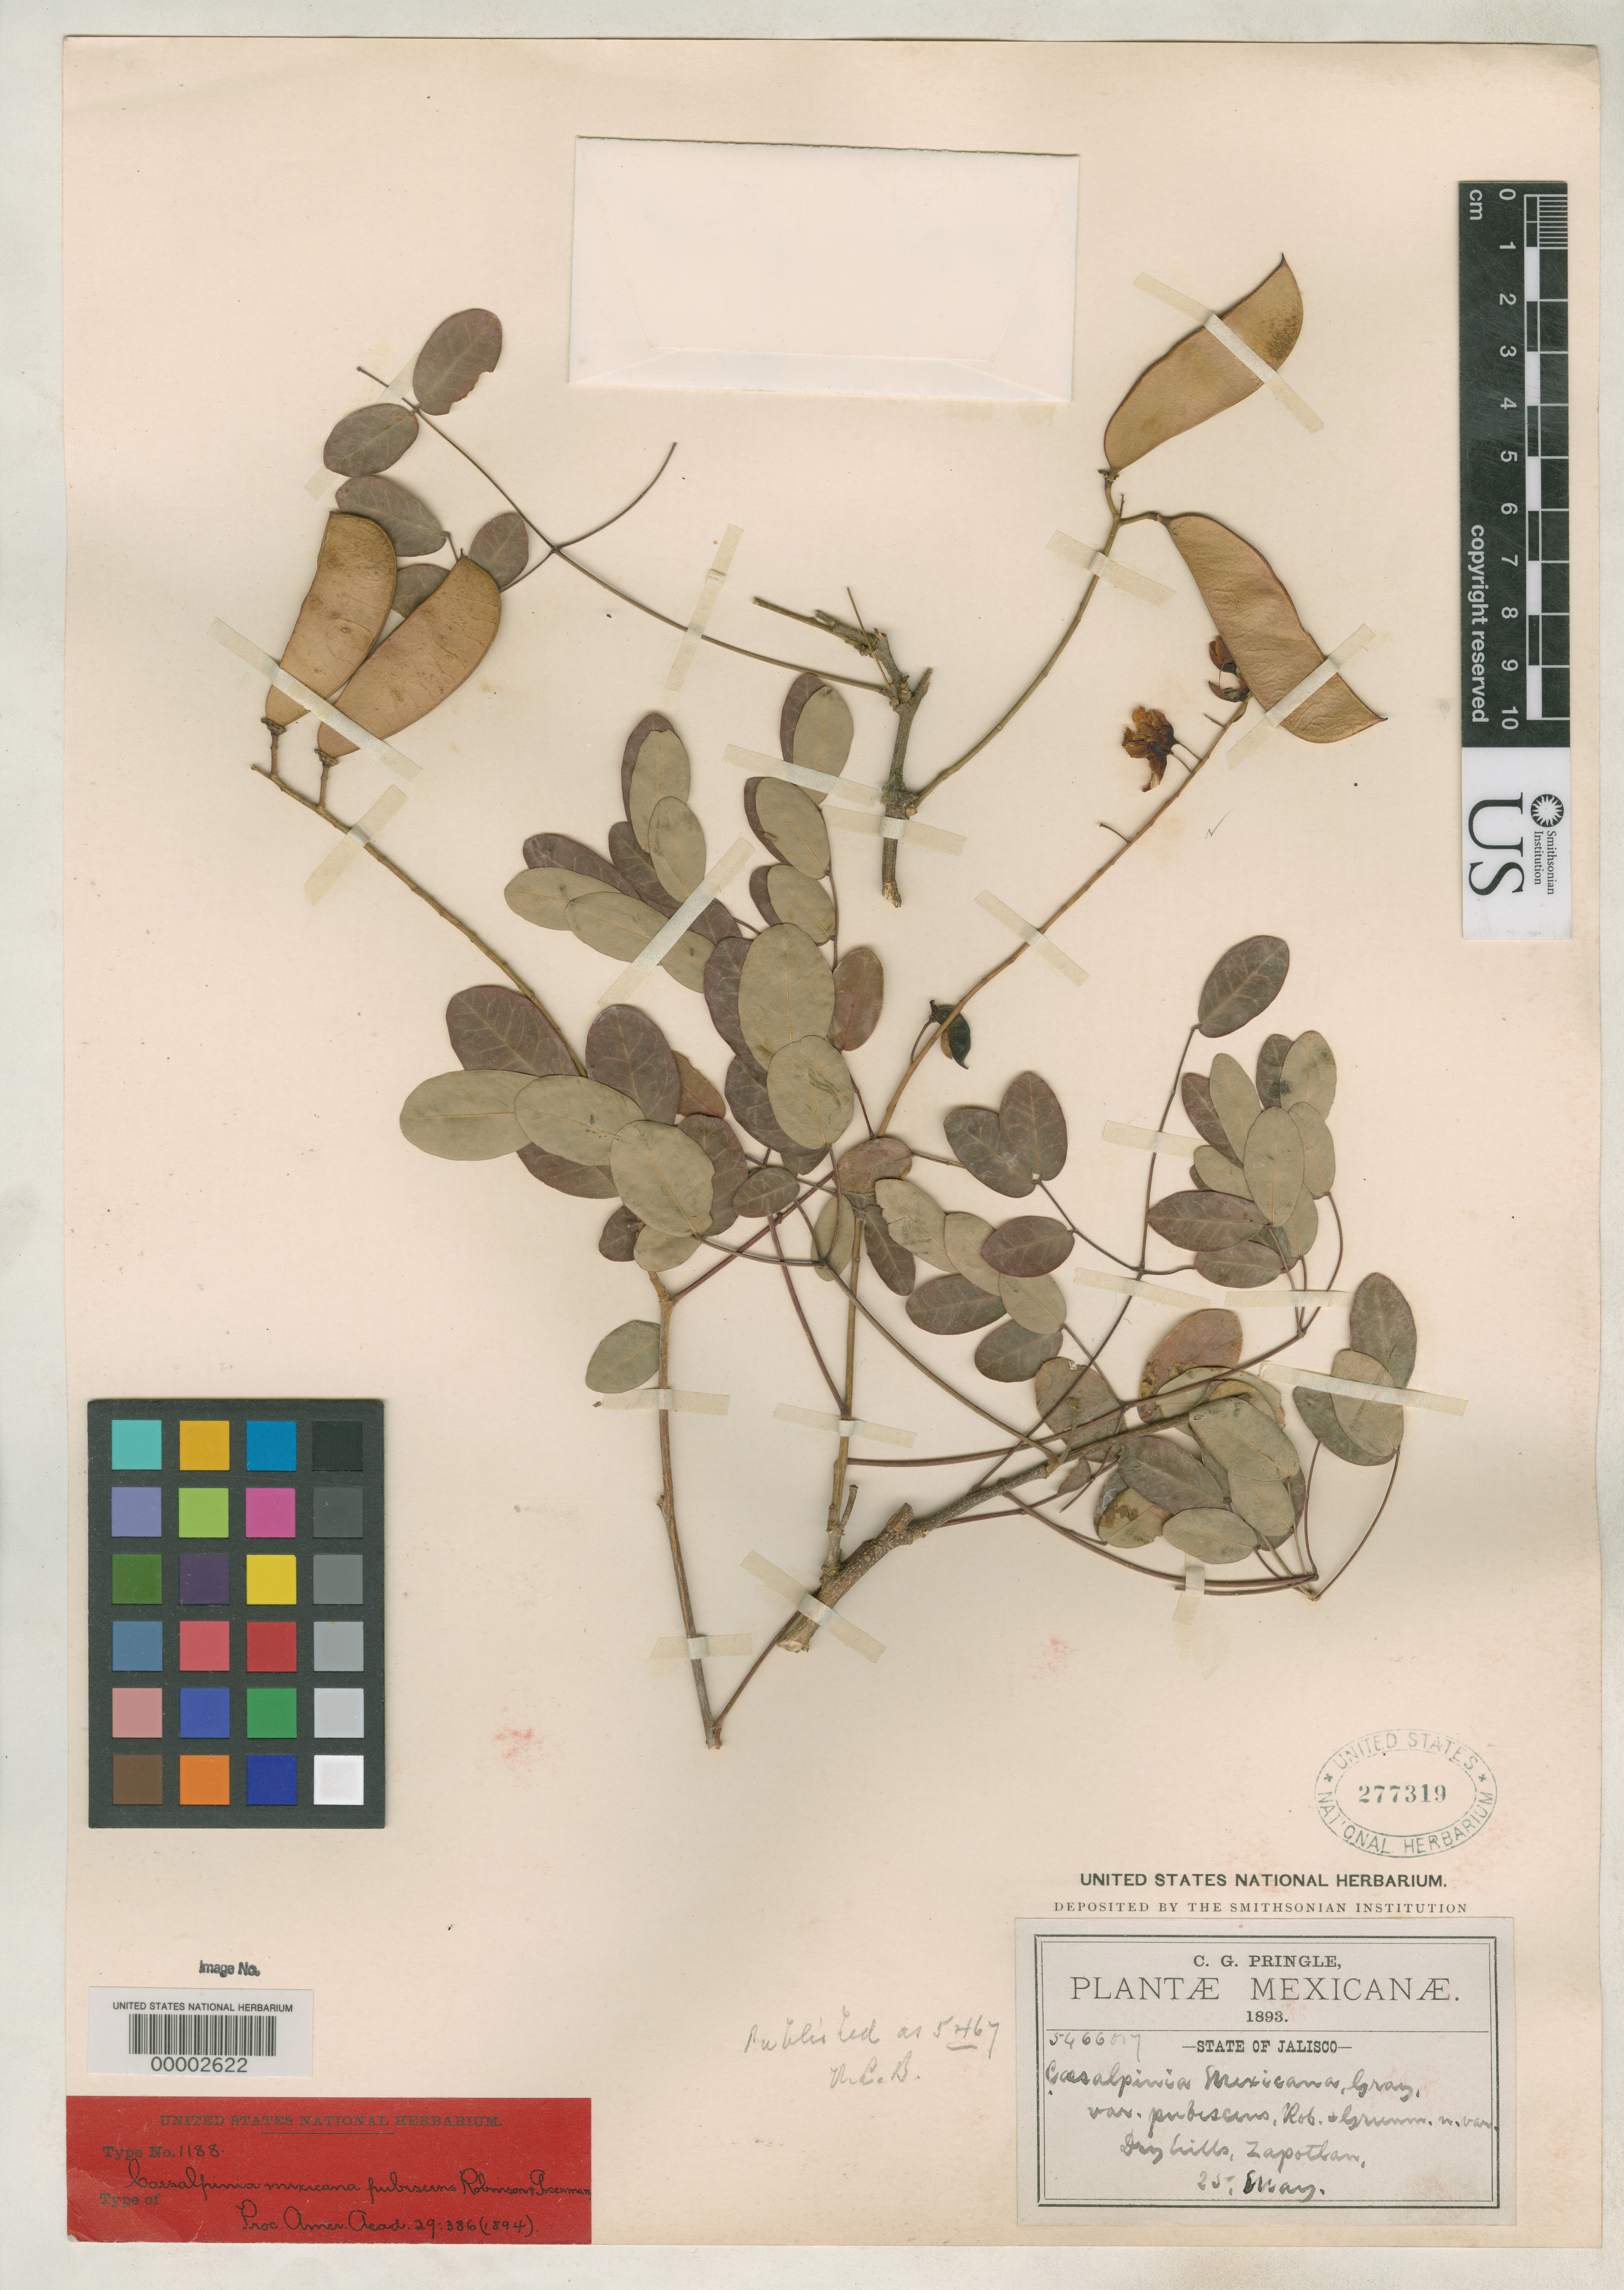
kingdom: Plantae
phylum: Tracheophyta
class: Magnoliopsida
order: Fabales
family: Fabaceae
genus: Caesalpinia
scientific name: Caesalpinia mexicana var. pubescens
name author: B.L. Rob. & Greenm.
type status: Isotype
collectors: C. G. Pringle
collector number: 5467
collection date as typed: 25 May 1893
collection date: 1893-05-25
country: Mexico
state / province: Jalisco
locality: Zapotlan.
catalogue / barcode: US 277319